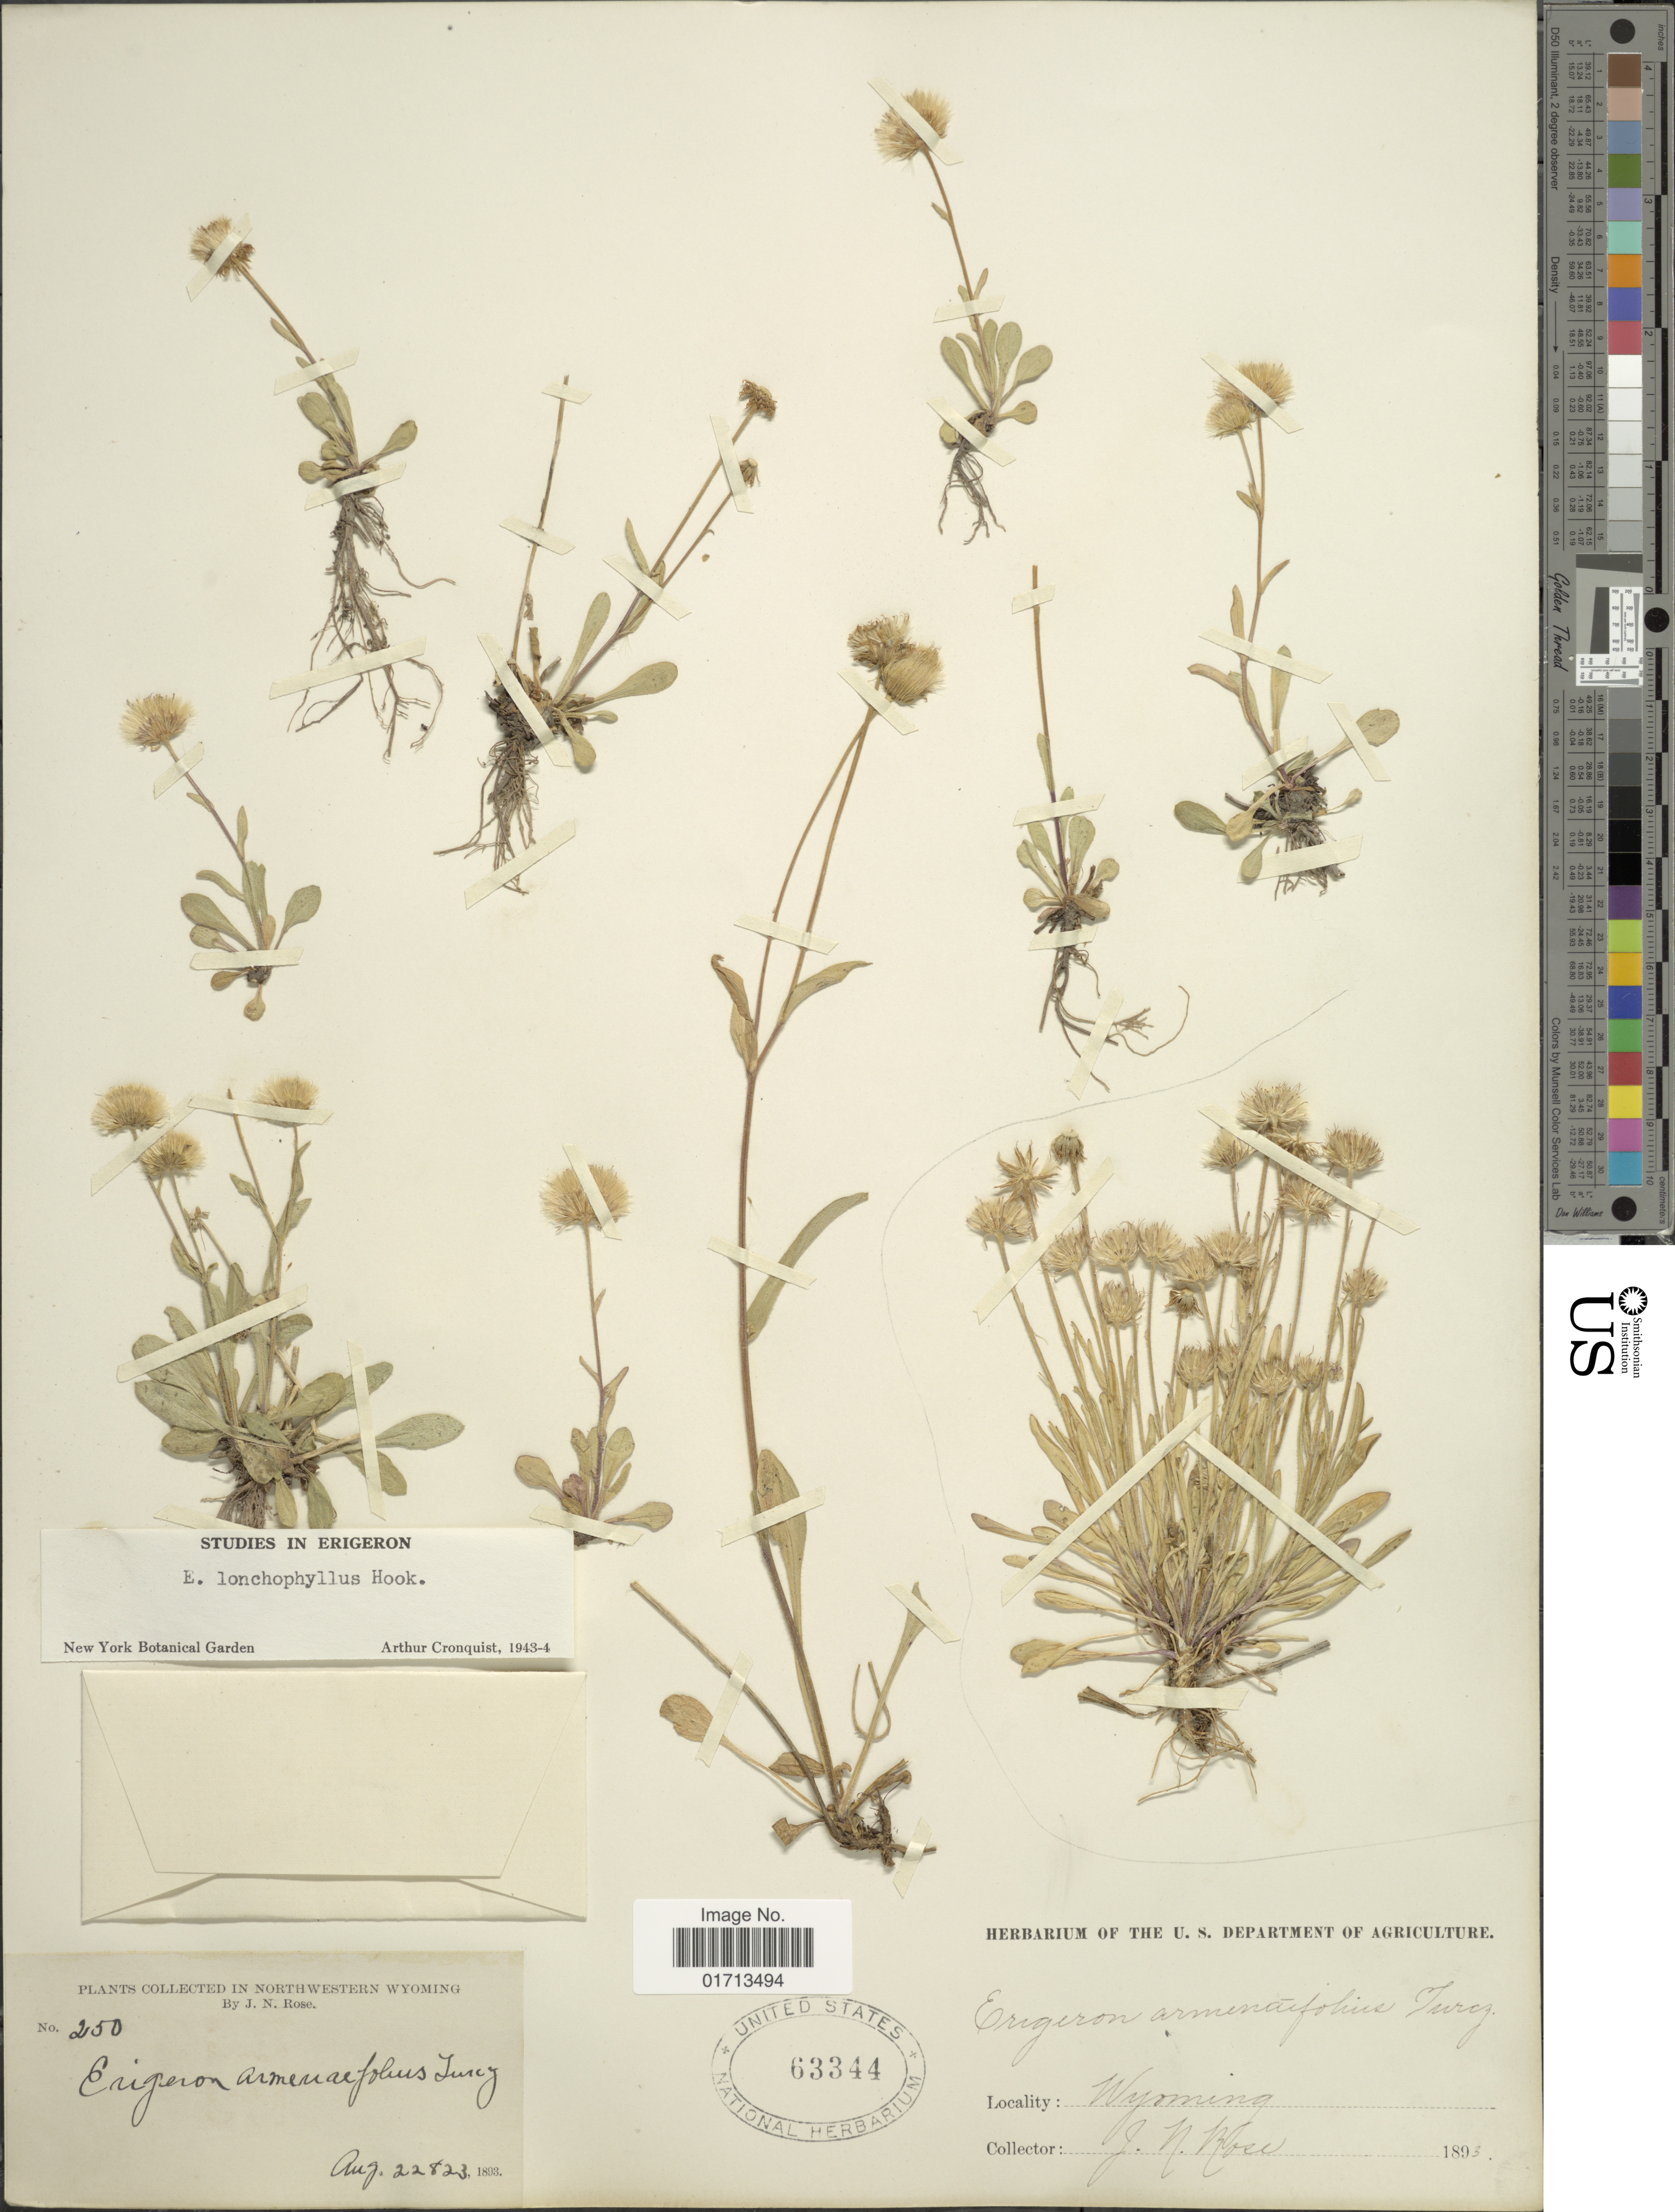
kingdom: Plantae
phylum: Tracheophyta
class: Magnoliopsida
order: Asterales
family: Asteraceae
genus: Erigeron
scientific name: Erigeron lonchophyllus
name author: Hook.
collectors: J. N. Rose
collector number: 250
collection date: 1893-08-22/1893-08-23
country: United States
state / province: Wyoming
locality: Northwestern Wyoming.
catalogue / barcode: US 63344